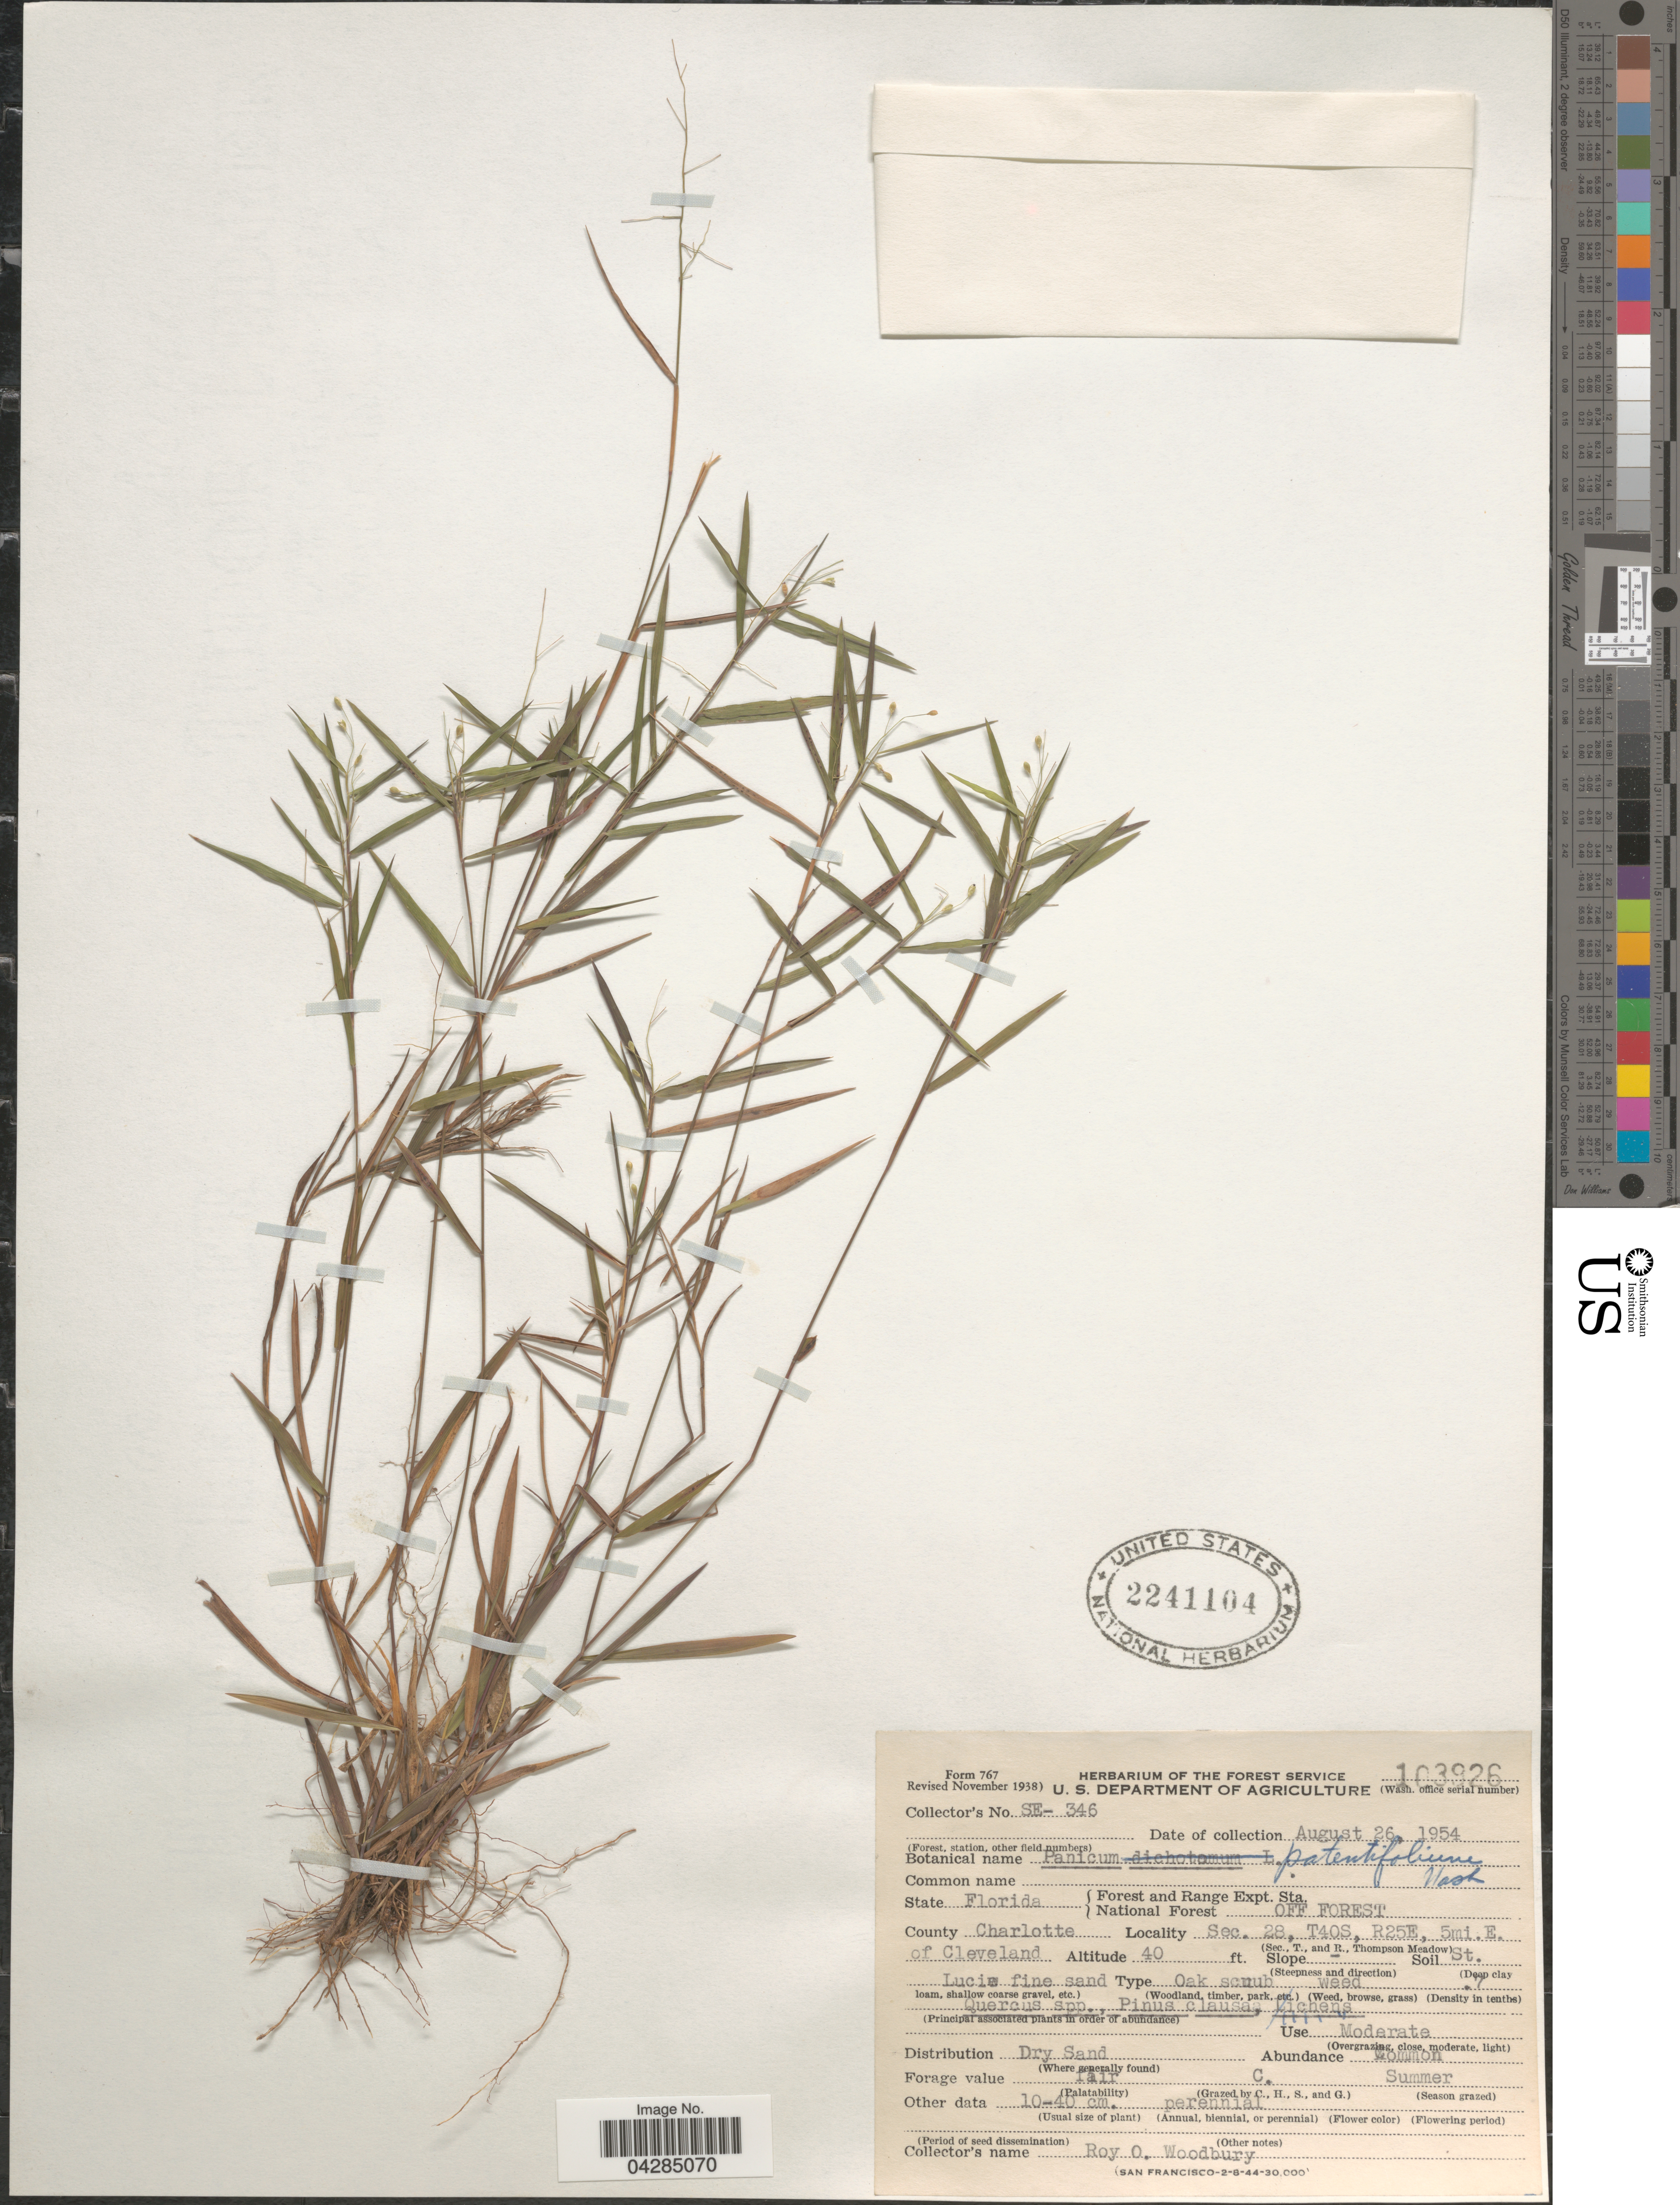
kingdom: Plantae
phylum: Tracheophyta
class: Liliopsida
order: Poales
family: Poaceae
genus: Dichanthelium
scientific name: Dichanthelium portoricense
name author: (Desv. ex Ham.) B.F. Hansen & Wunderlin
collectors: R. Woodbury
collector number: SE-346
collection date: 1954-08-26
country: United States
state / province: Florida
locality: Forest and Range Expt. Sta. National Forest Off Forest. County Charlotte. Sec. 28, T40S, R25E, 5mi. E. of Cleveland. (Sec., T., R., Thompson Meadow)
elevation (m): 12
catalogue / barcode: US 2241104